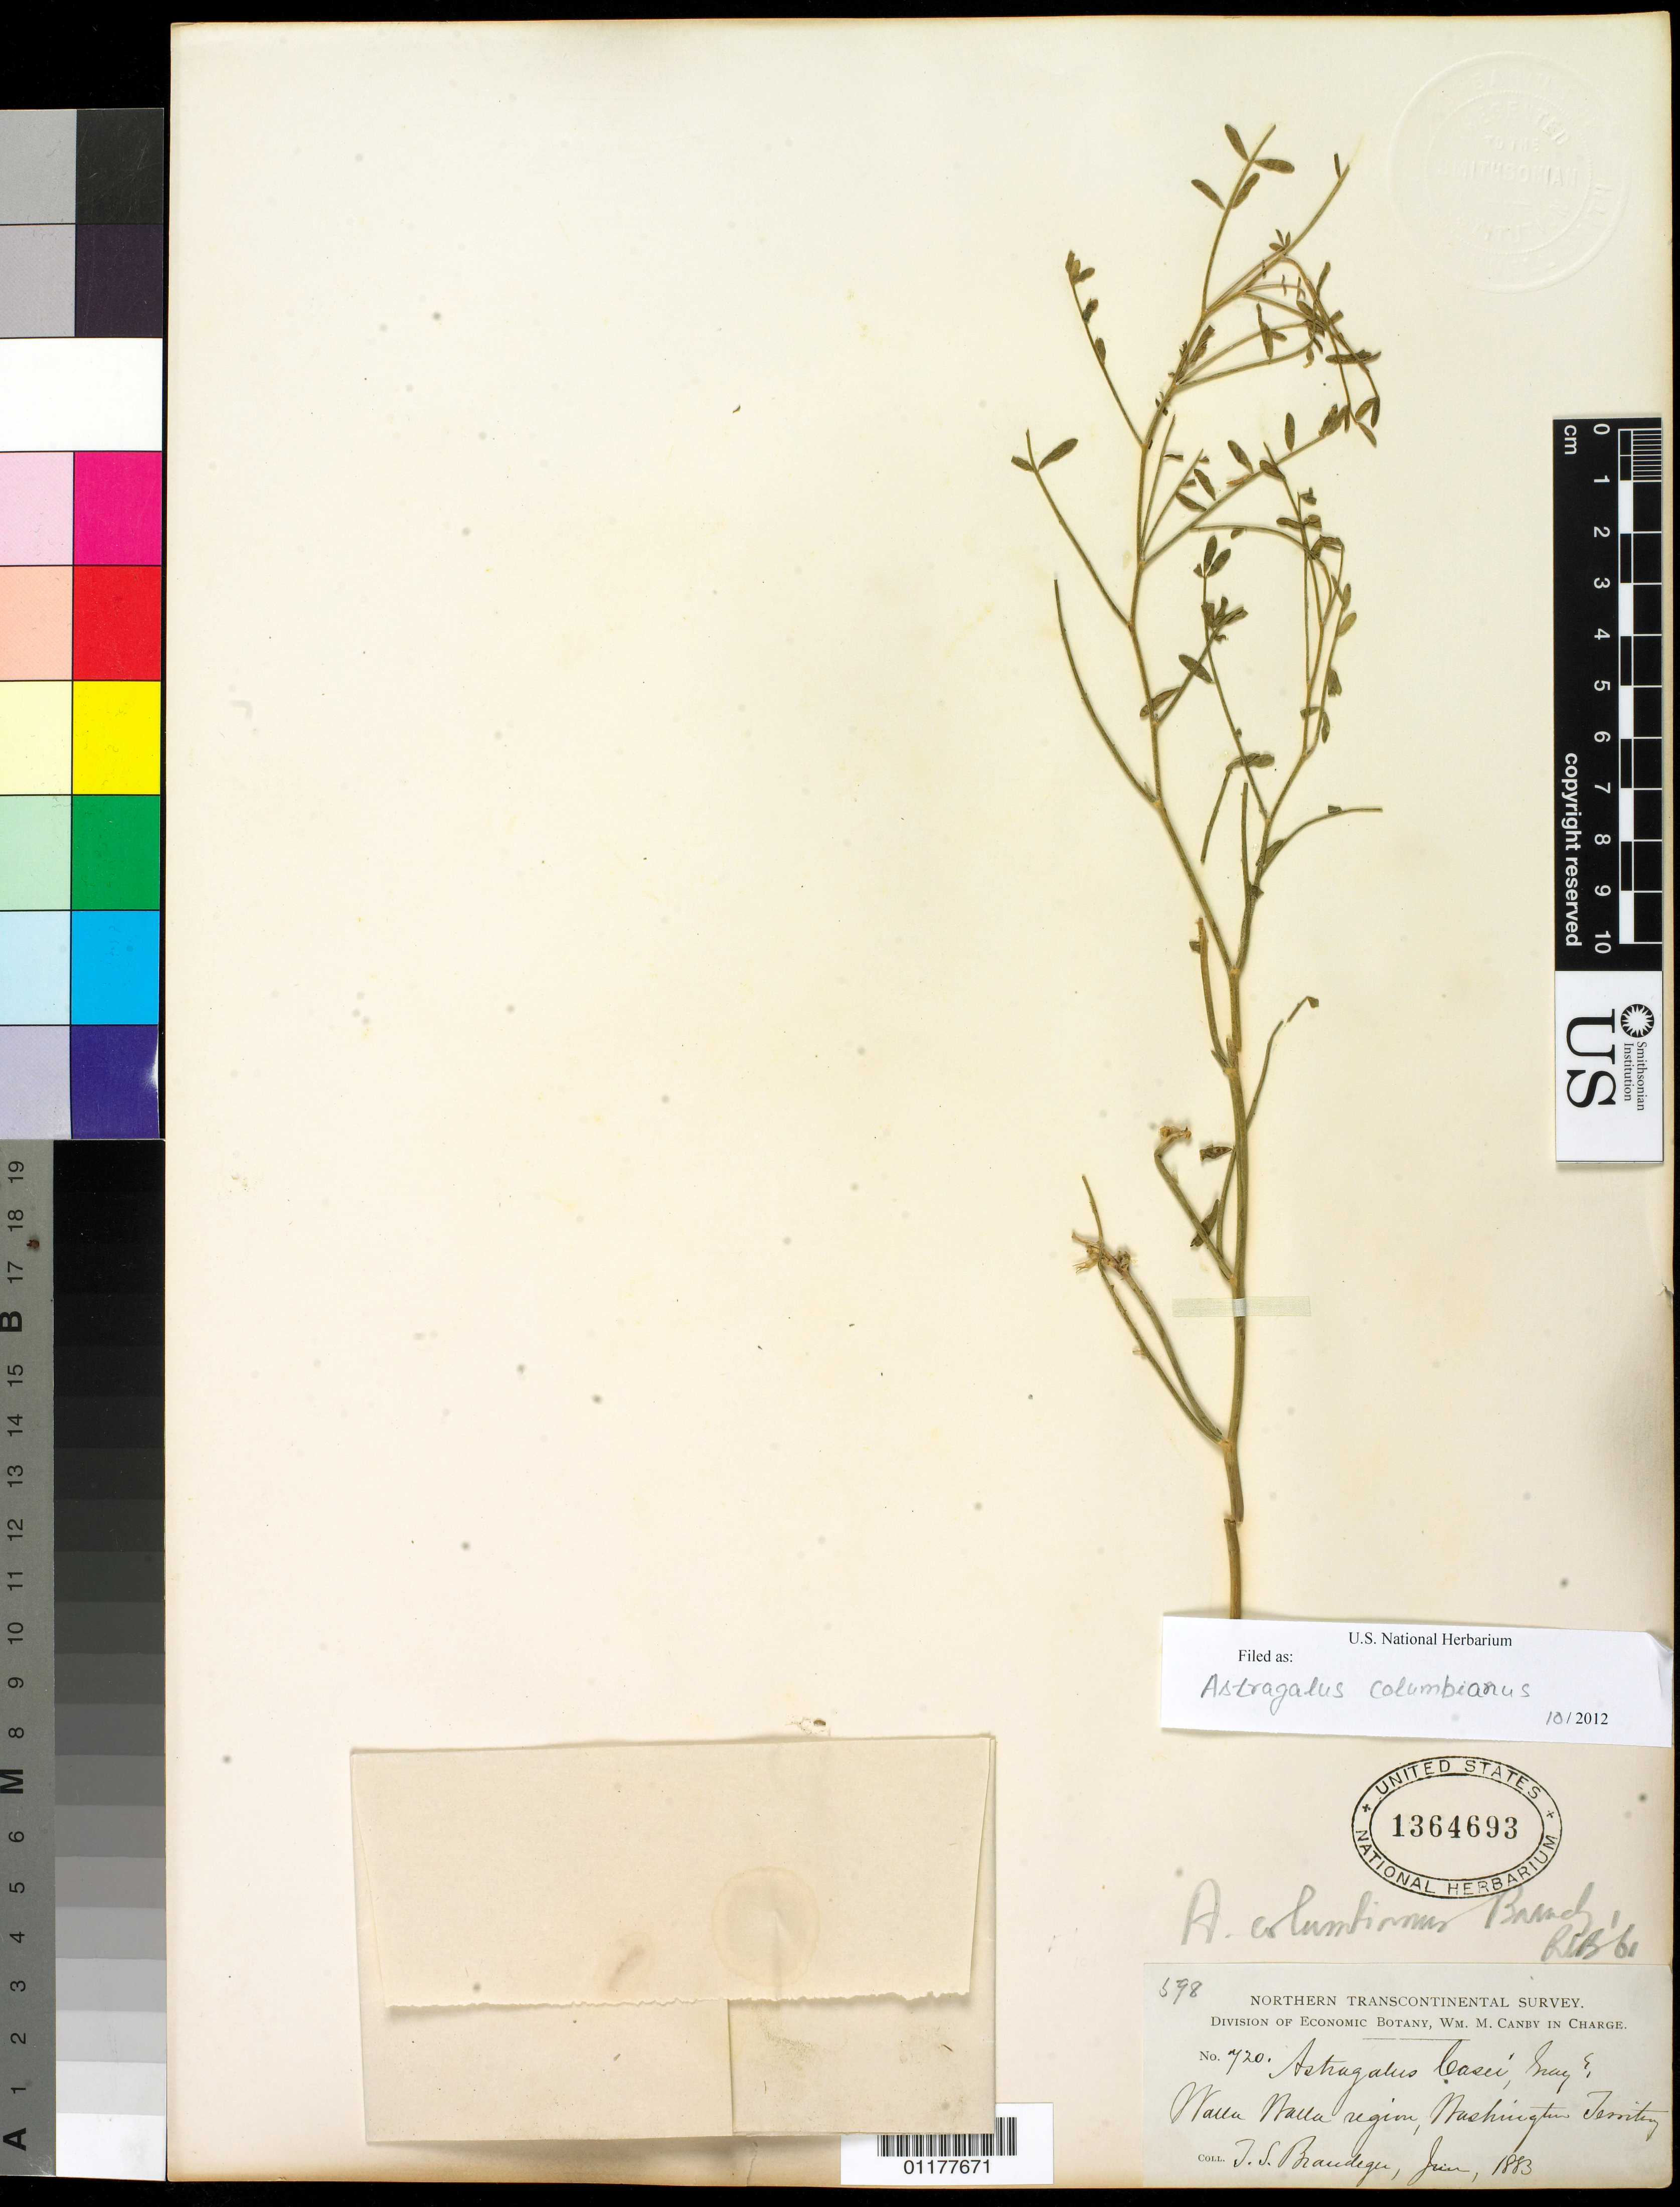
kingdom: Plantae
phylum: Tracheophyta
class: Magnoliopsida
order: Fabales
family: Fabaceae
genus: Astragalus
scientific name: Astragalus columbianus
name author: Barneby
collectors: T. S. Brandegee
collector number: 720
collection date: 1883-06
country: United States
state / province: Washington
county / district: Walla Walla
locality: Walla Walla Region, Wash. Ter.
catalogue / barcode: US 1364693